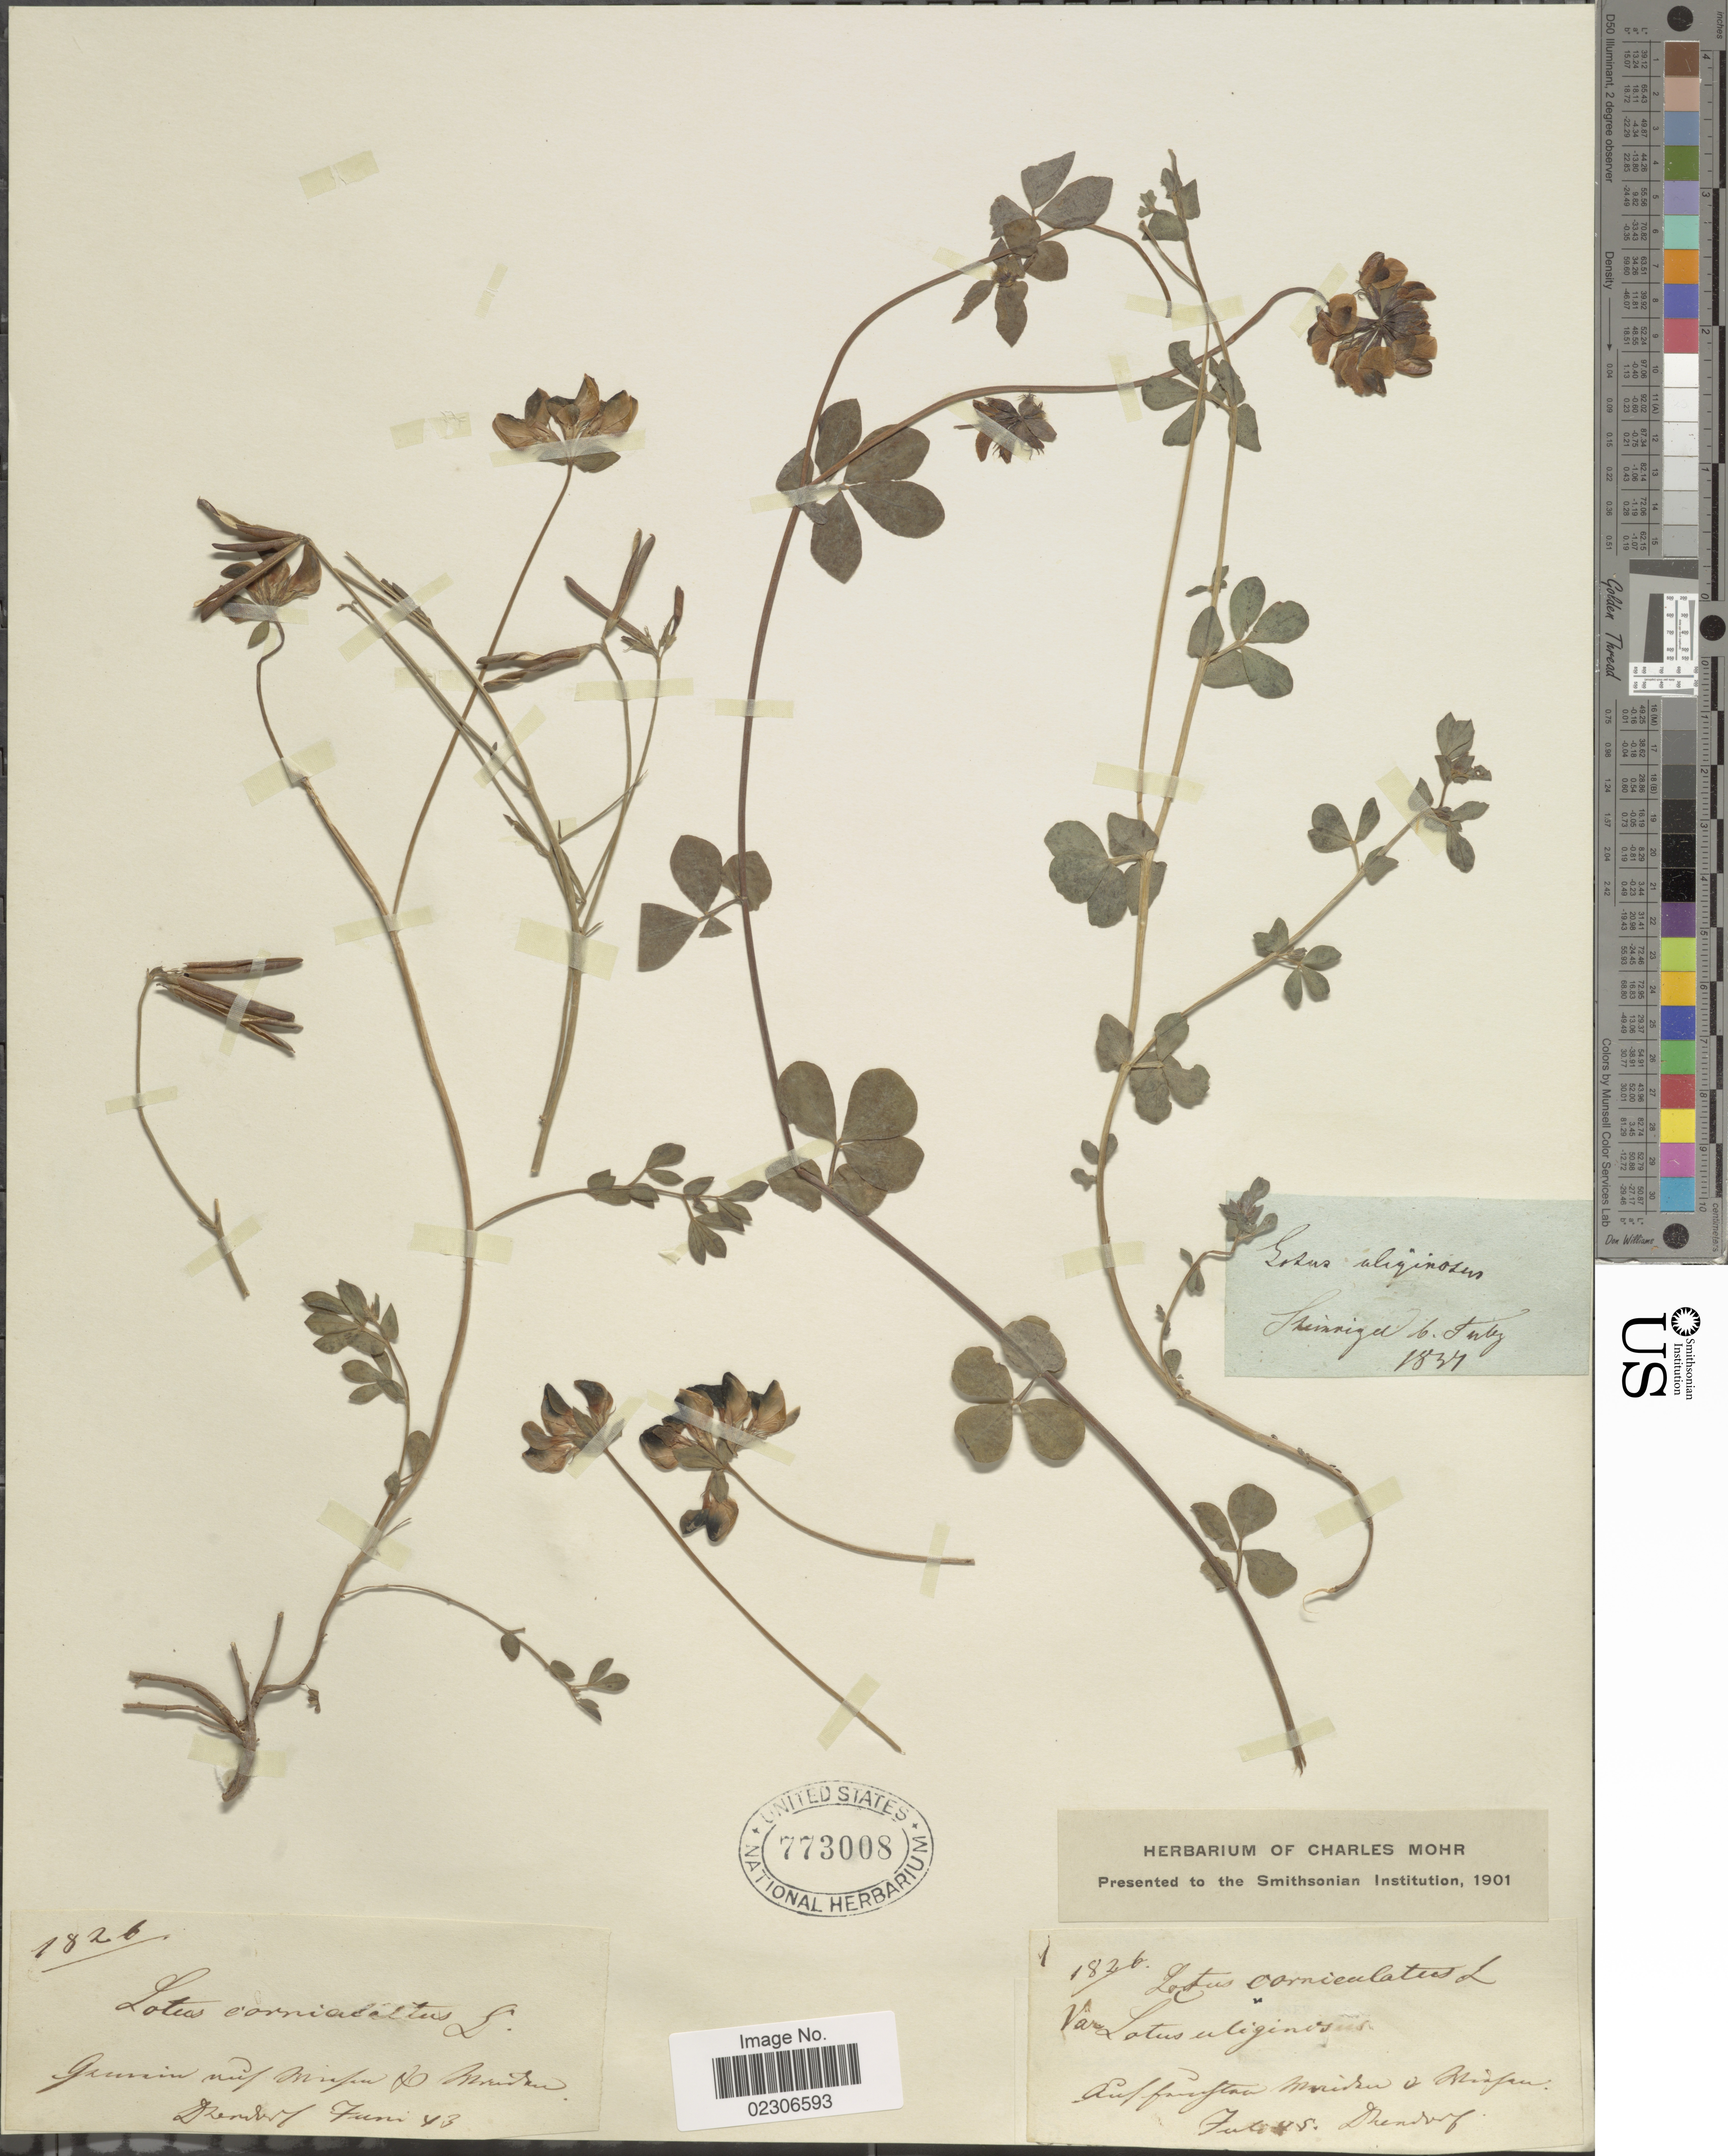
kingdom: Plantae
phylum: Tracheophyta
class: Magnoliopsida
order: Fabales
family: Fabaceae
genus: Lotus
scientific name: Lotus corniculatus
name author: L.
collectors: Dhendorf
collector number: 1826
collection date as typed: Transcribed d/m/y: /6/43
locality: Geumin auf Birifen & Brisken [interpreted]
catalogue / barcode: US 773008